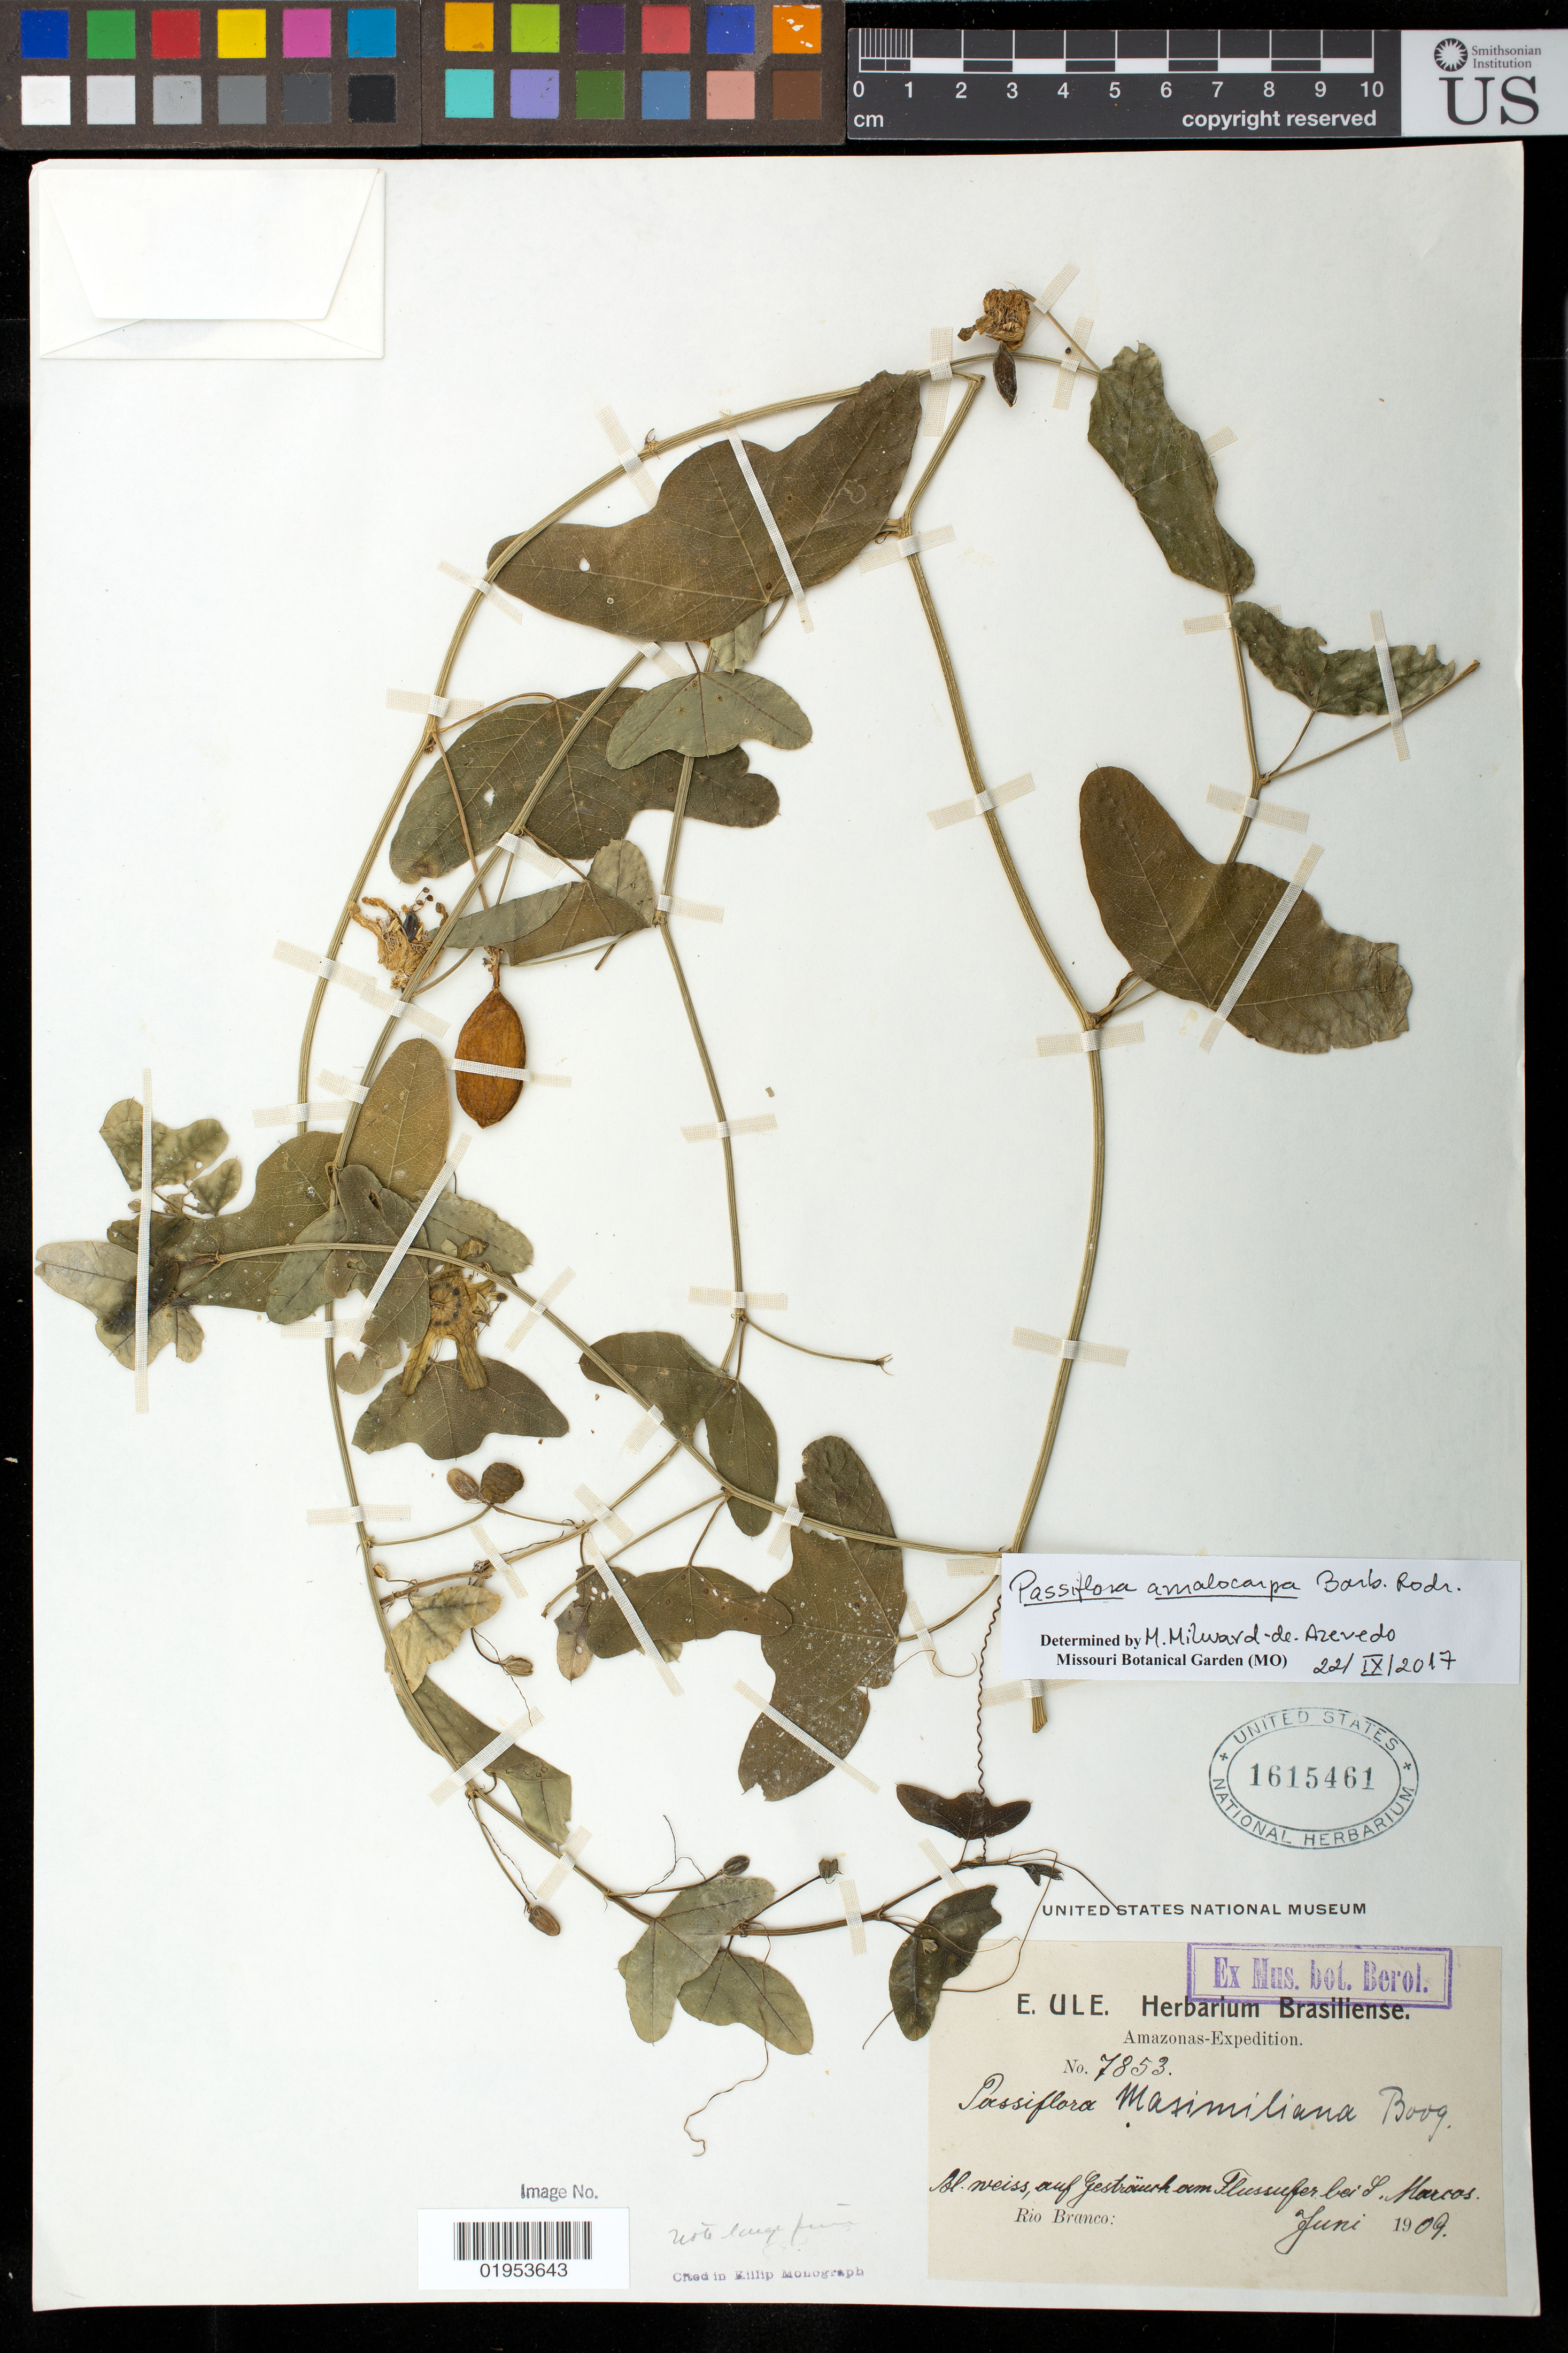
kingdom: Plantae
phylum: Tracheophyta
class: Magnoliopsida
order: Malpighiales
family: Passifloraceae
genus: Passiflora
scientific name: Passiflora amalocarpa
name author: Barb. Rodr.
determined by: Azevedo, M. A. Milward de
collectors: E. Ule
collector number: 7853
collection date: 1909-06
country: Brazil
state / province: Amazonas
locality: bei San Marcos, Rio Branco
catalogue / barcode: US 1615461